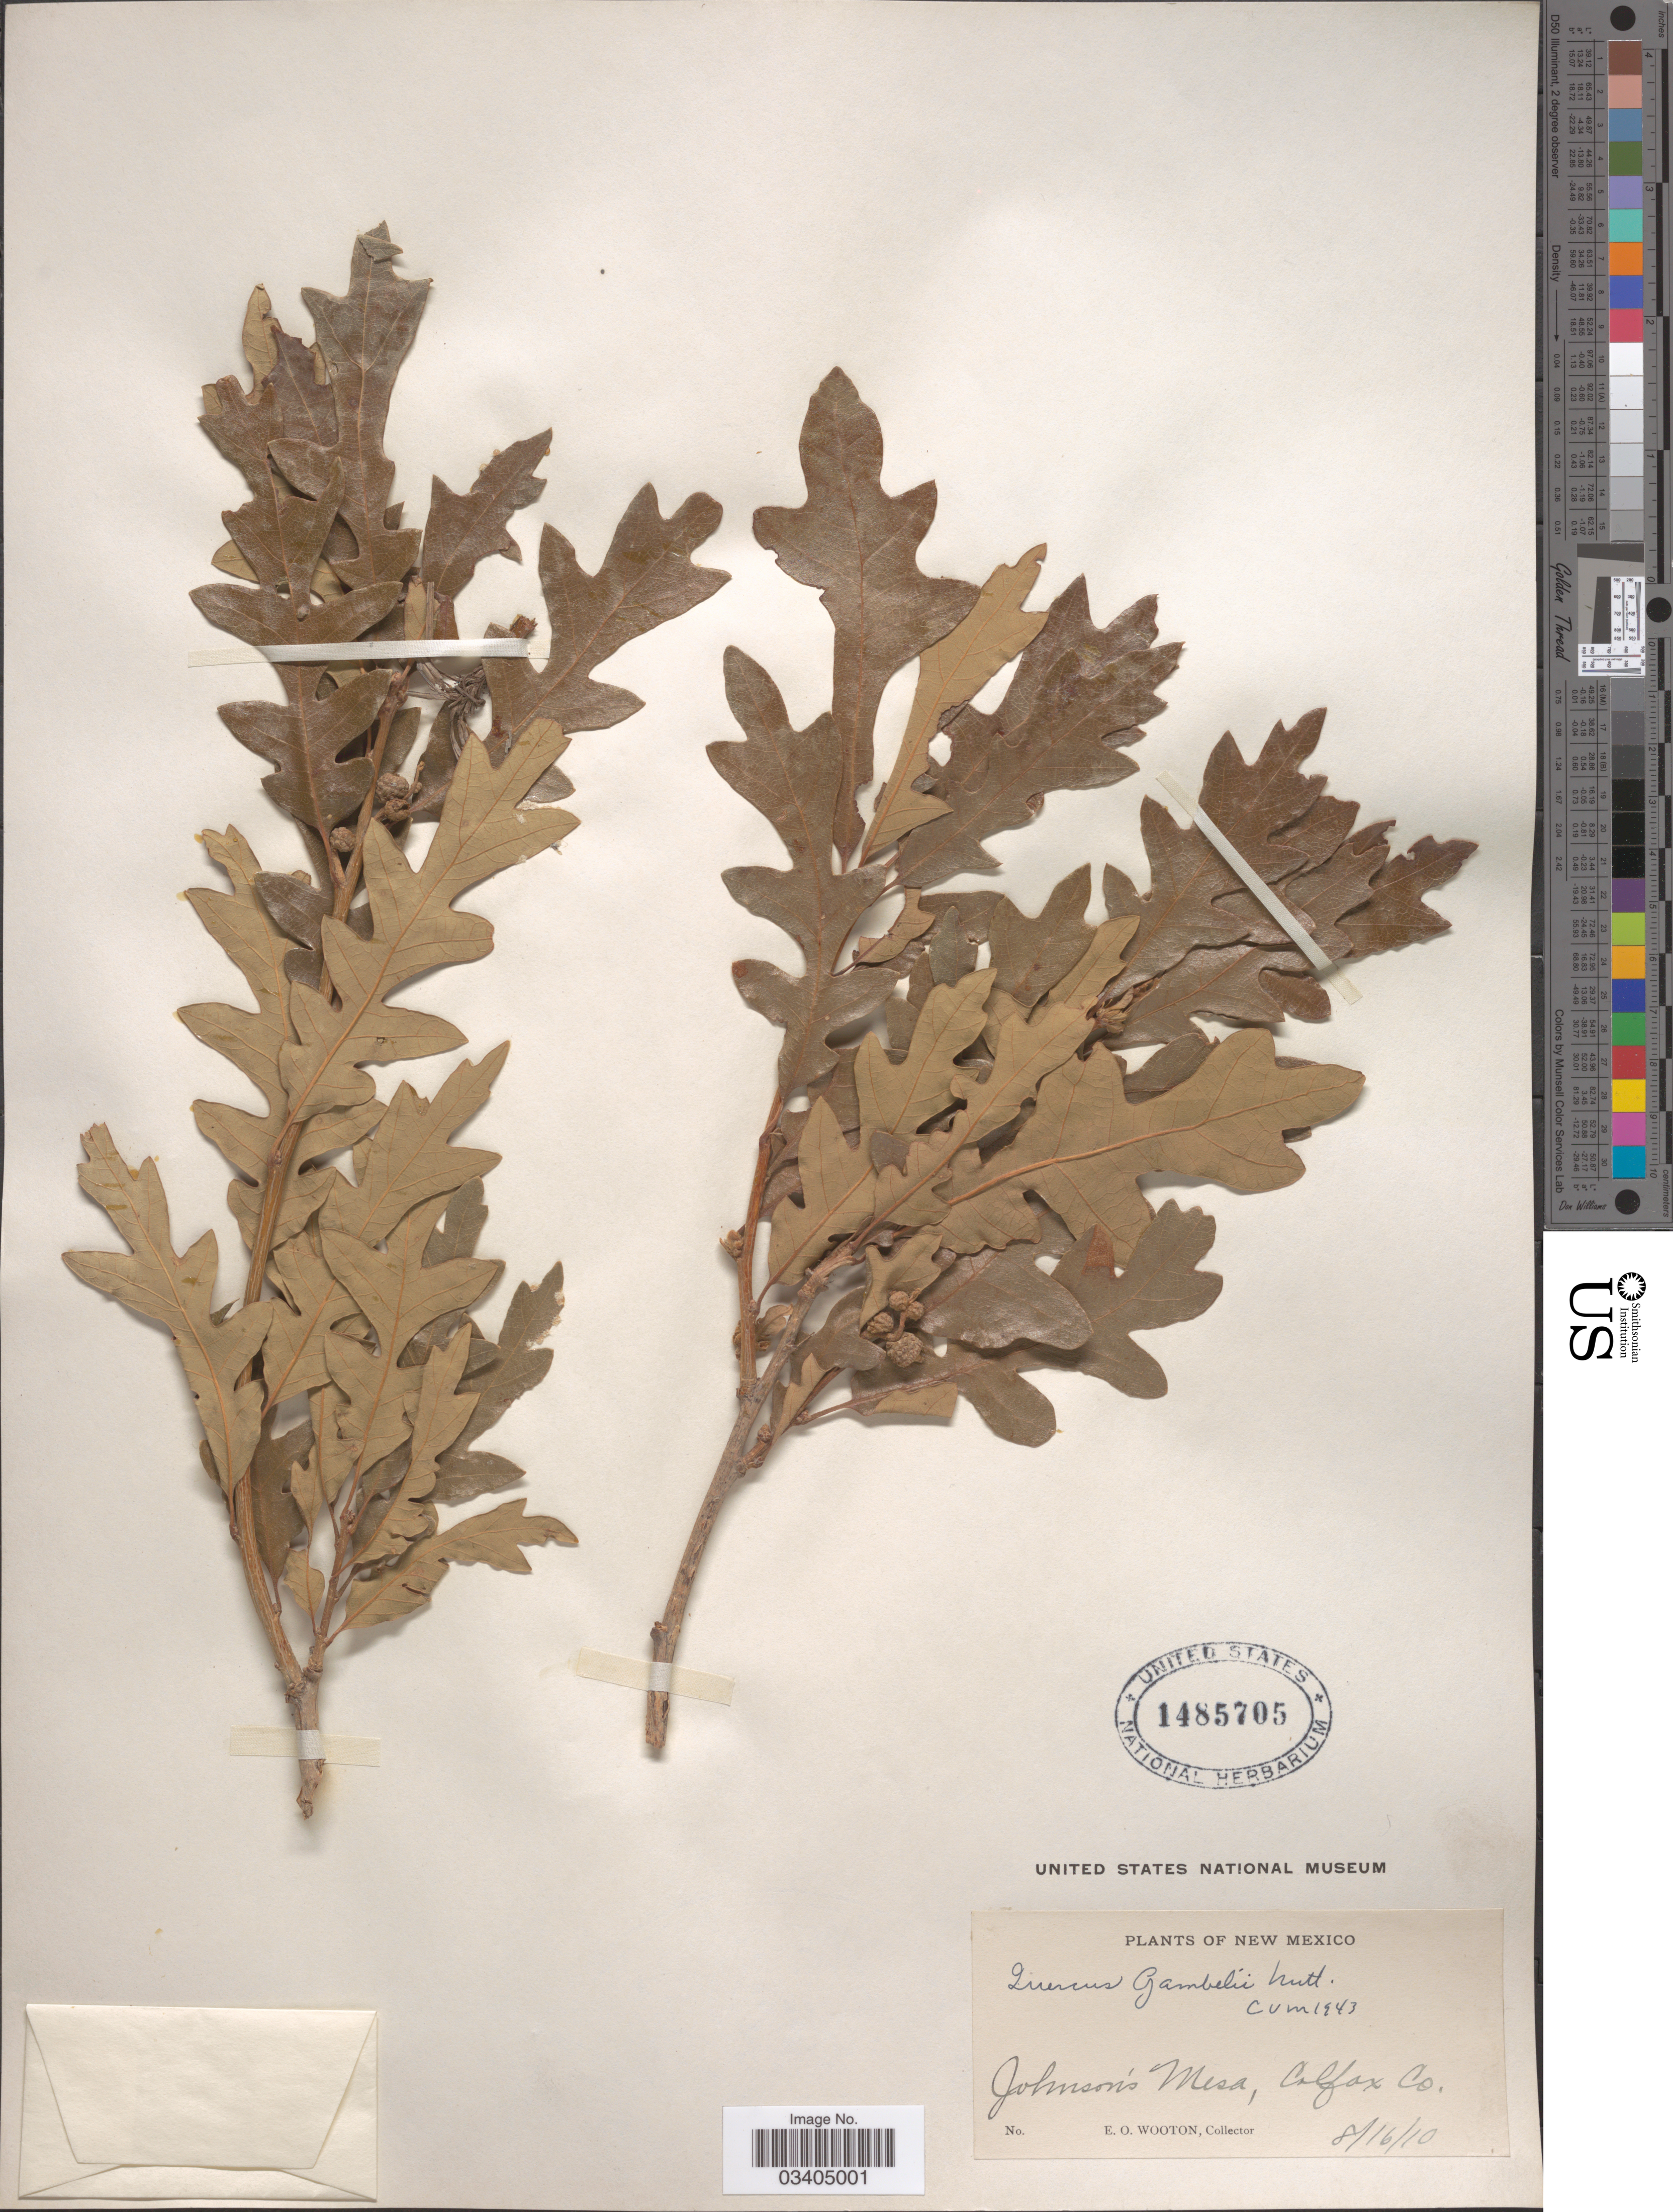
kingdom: Plantae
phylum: Tracheophyta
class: Magnoliopsida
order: Fagales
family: Fagaceae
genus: Quercus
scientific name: Quercus gambelii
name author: Nutt.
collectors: E. O. Wooton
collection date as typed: Transcribed d/m/y: 16/8/10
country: United States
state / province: New Mexico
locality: Johnson's Mesa, Colfax Co.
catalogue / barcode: US 1485705